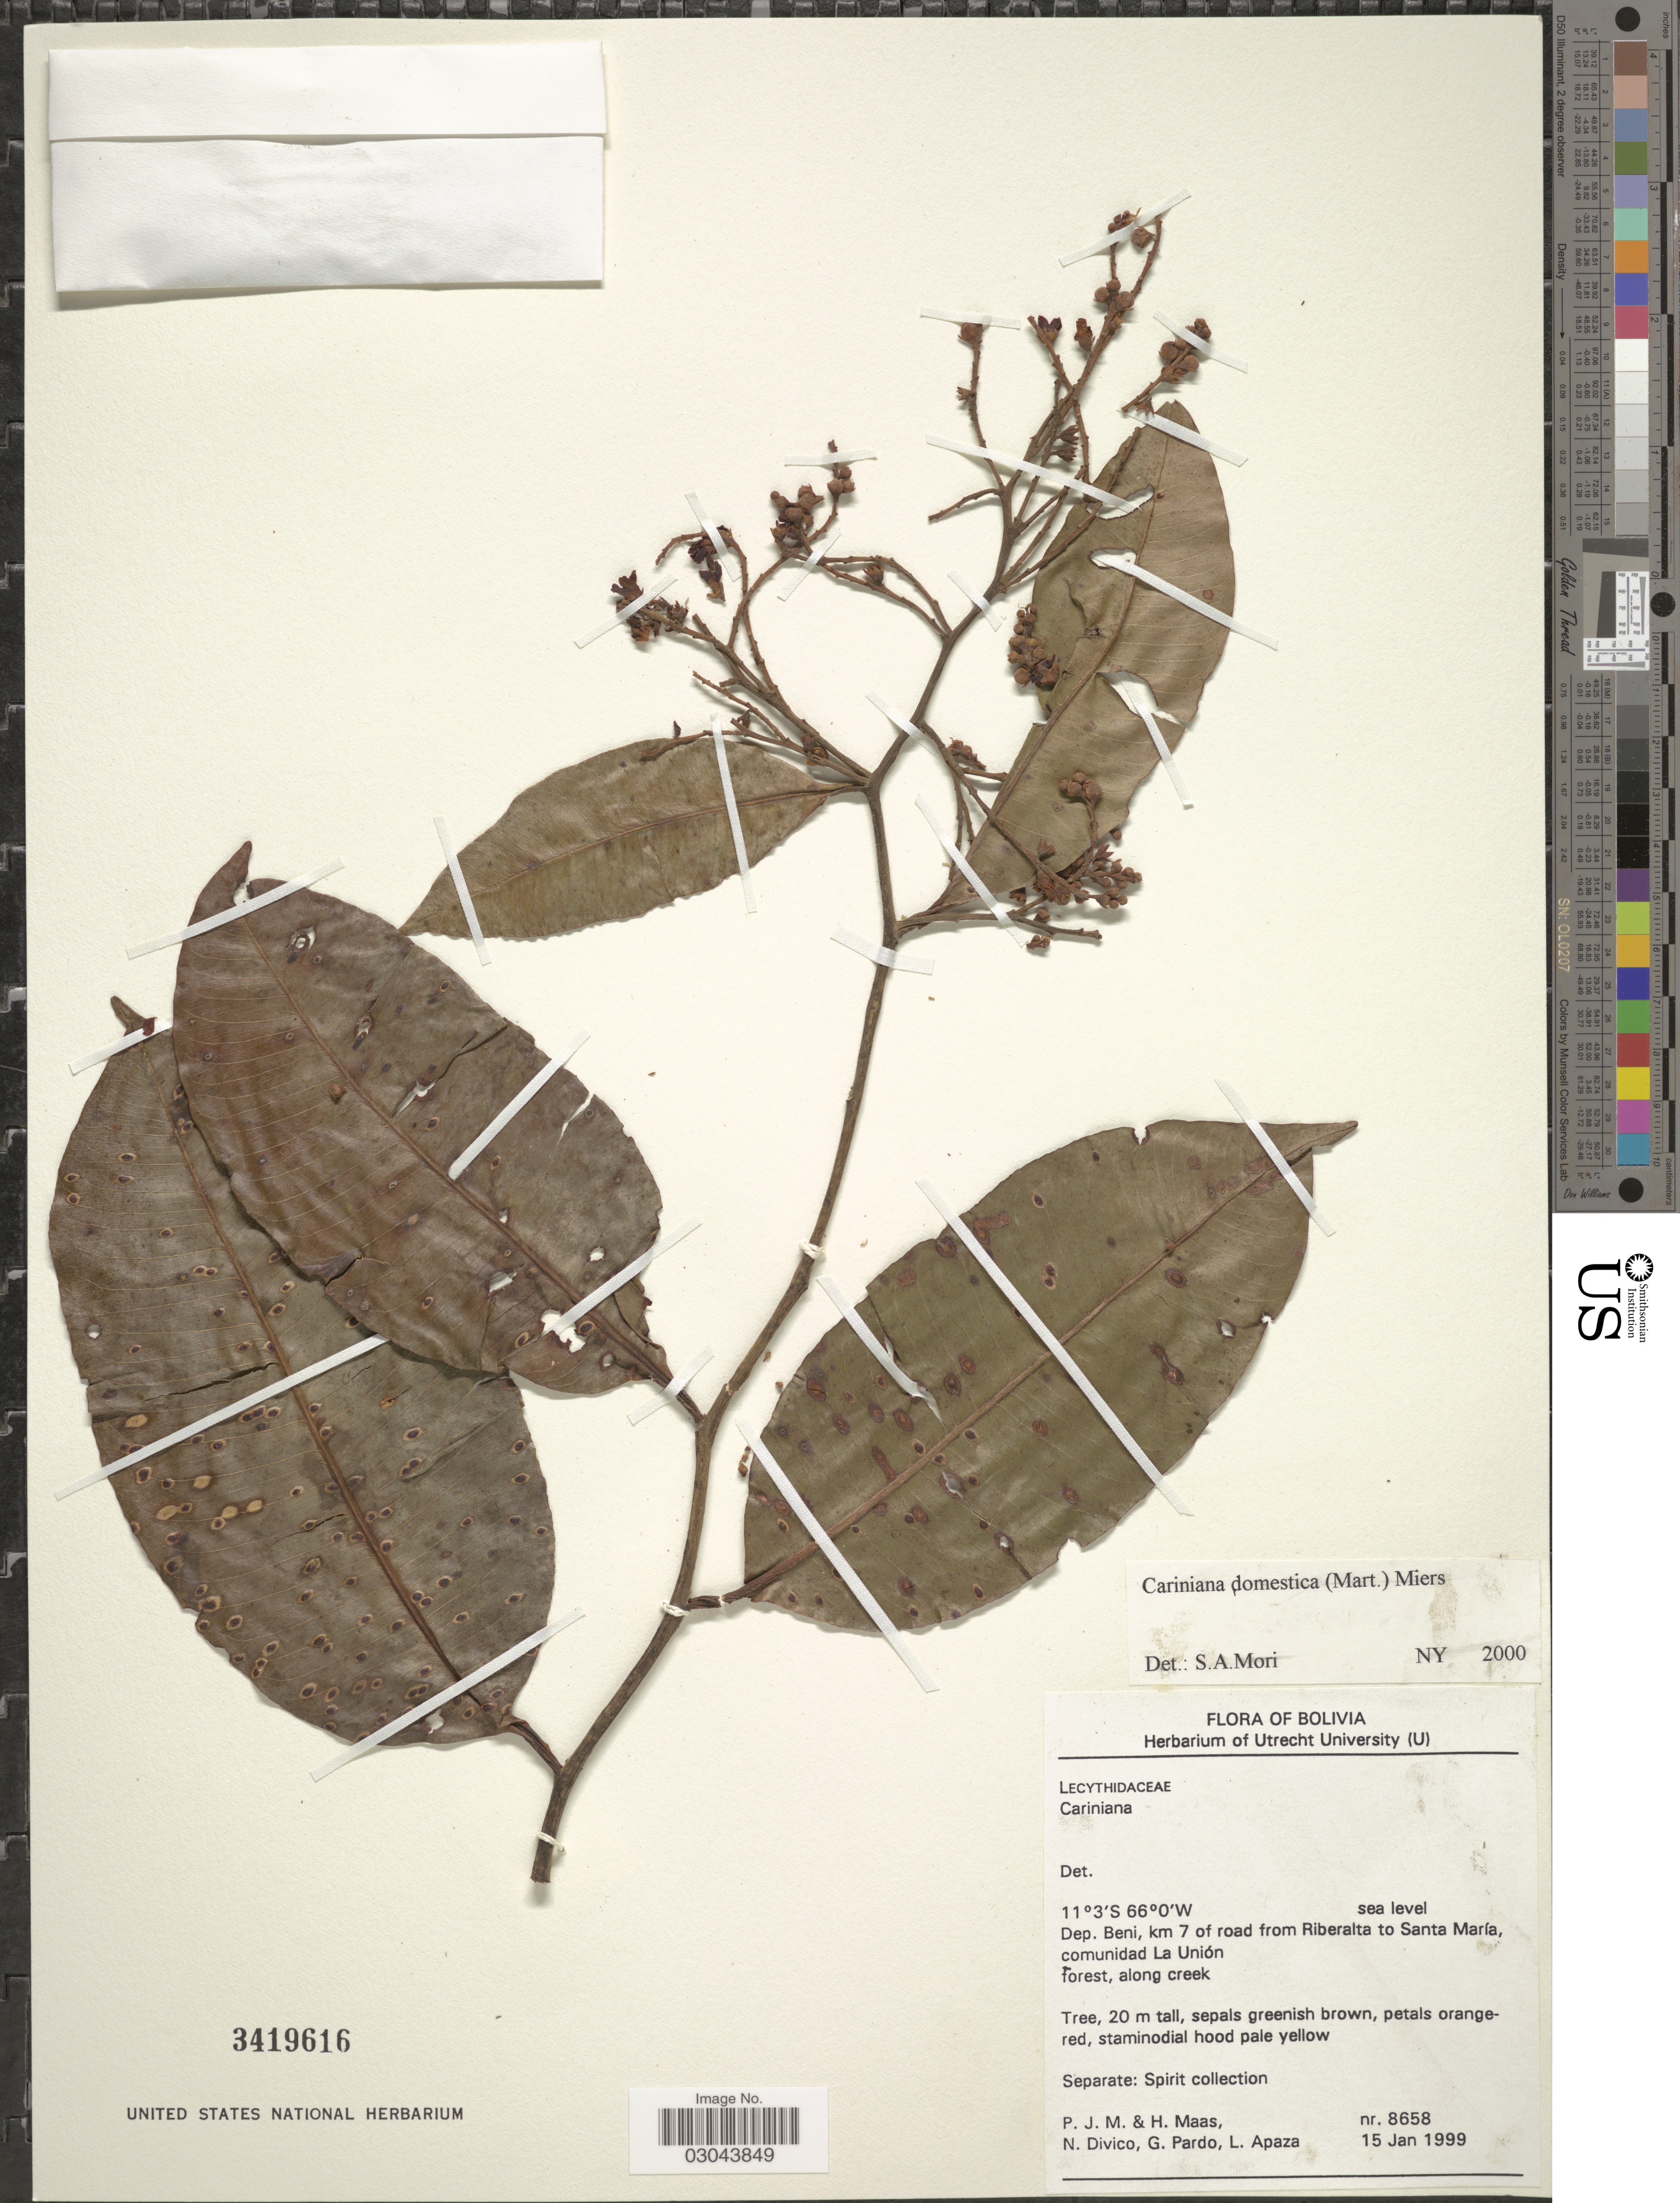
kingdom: Plantae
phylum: Tracheophyta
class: Magnoliopsida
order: Ericales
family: Lecythidaceae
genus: Cariniana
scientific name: Cariniana domestica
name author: (Mart.) Miers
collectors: P. Maas, H. Maas, N. Divico, G. Pardo & L. Apaza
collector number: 8658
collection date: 1999-01-15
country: Bolivia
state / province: Beni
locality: Dep. Beni, km 7 of road from Riberalta to Santa María, comunidad La Unión.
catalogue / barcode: US 3419616